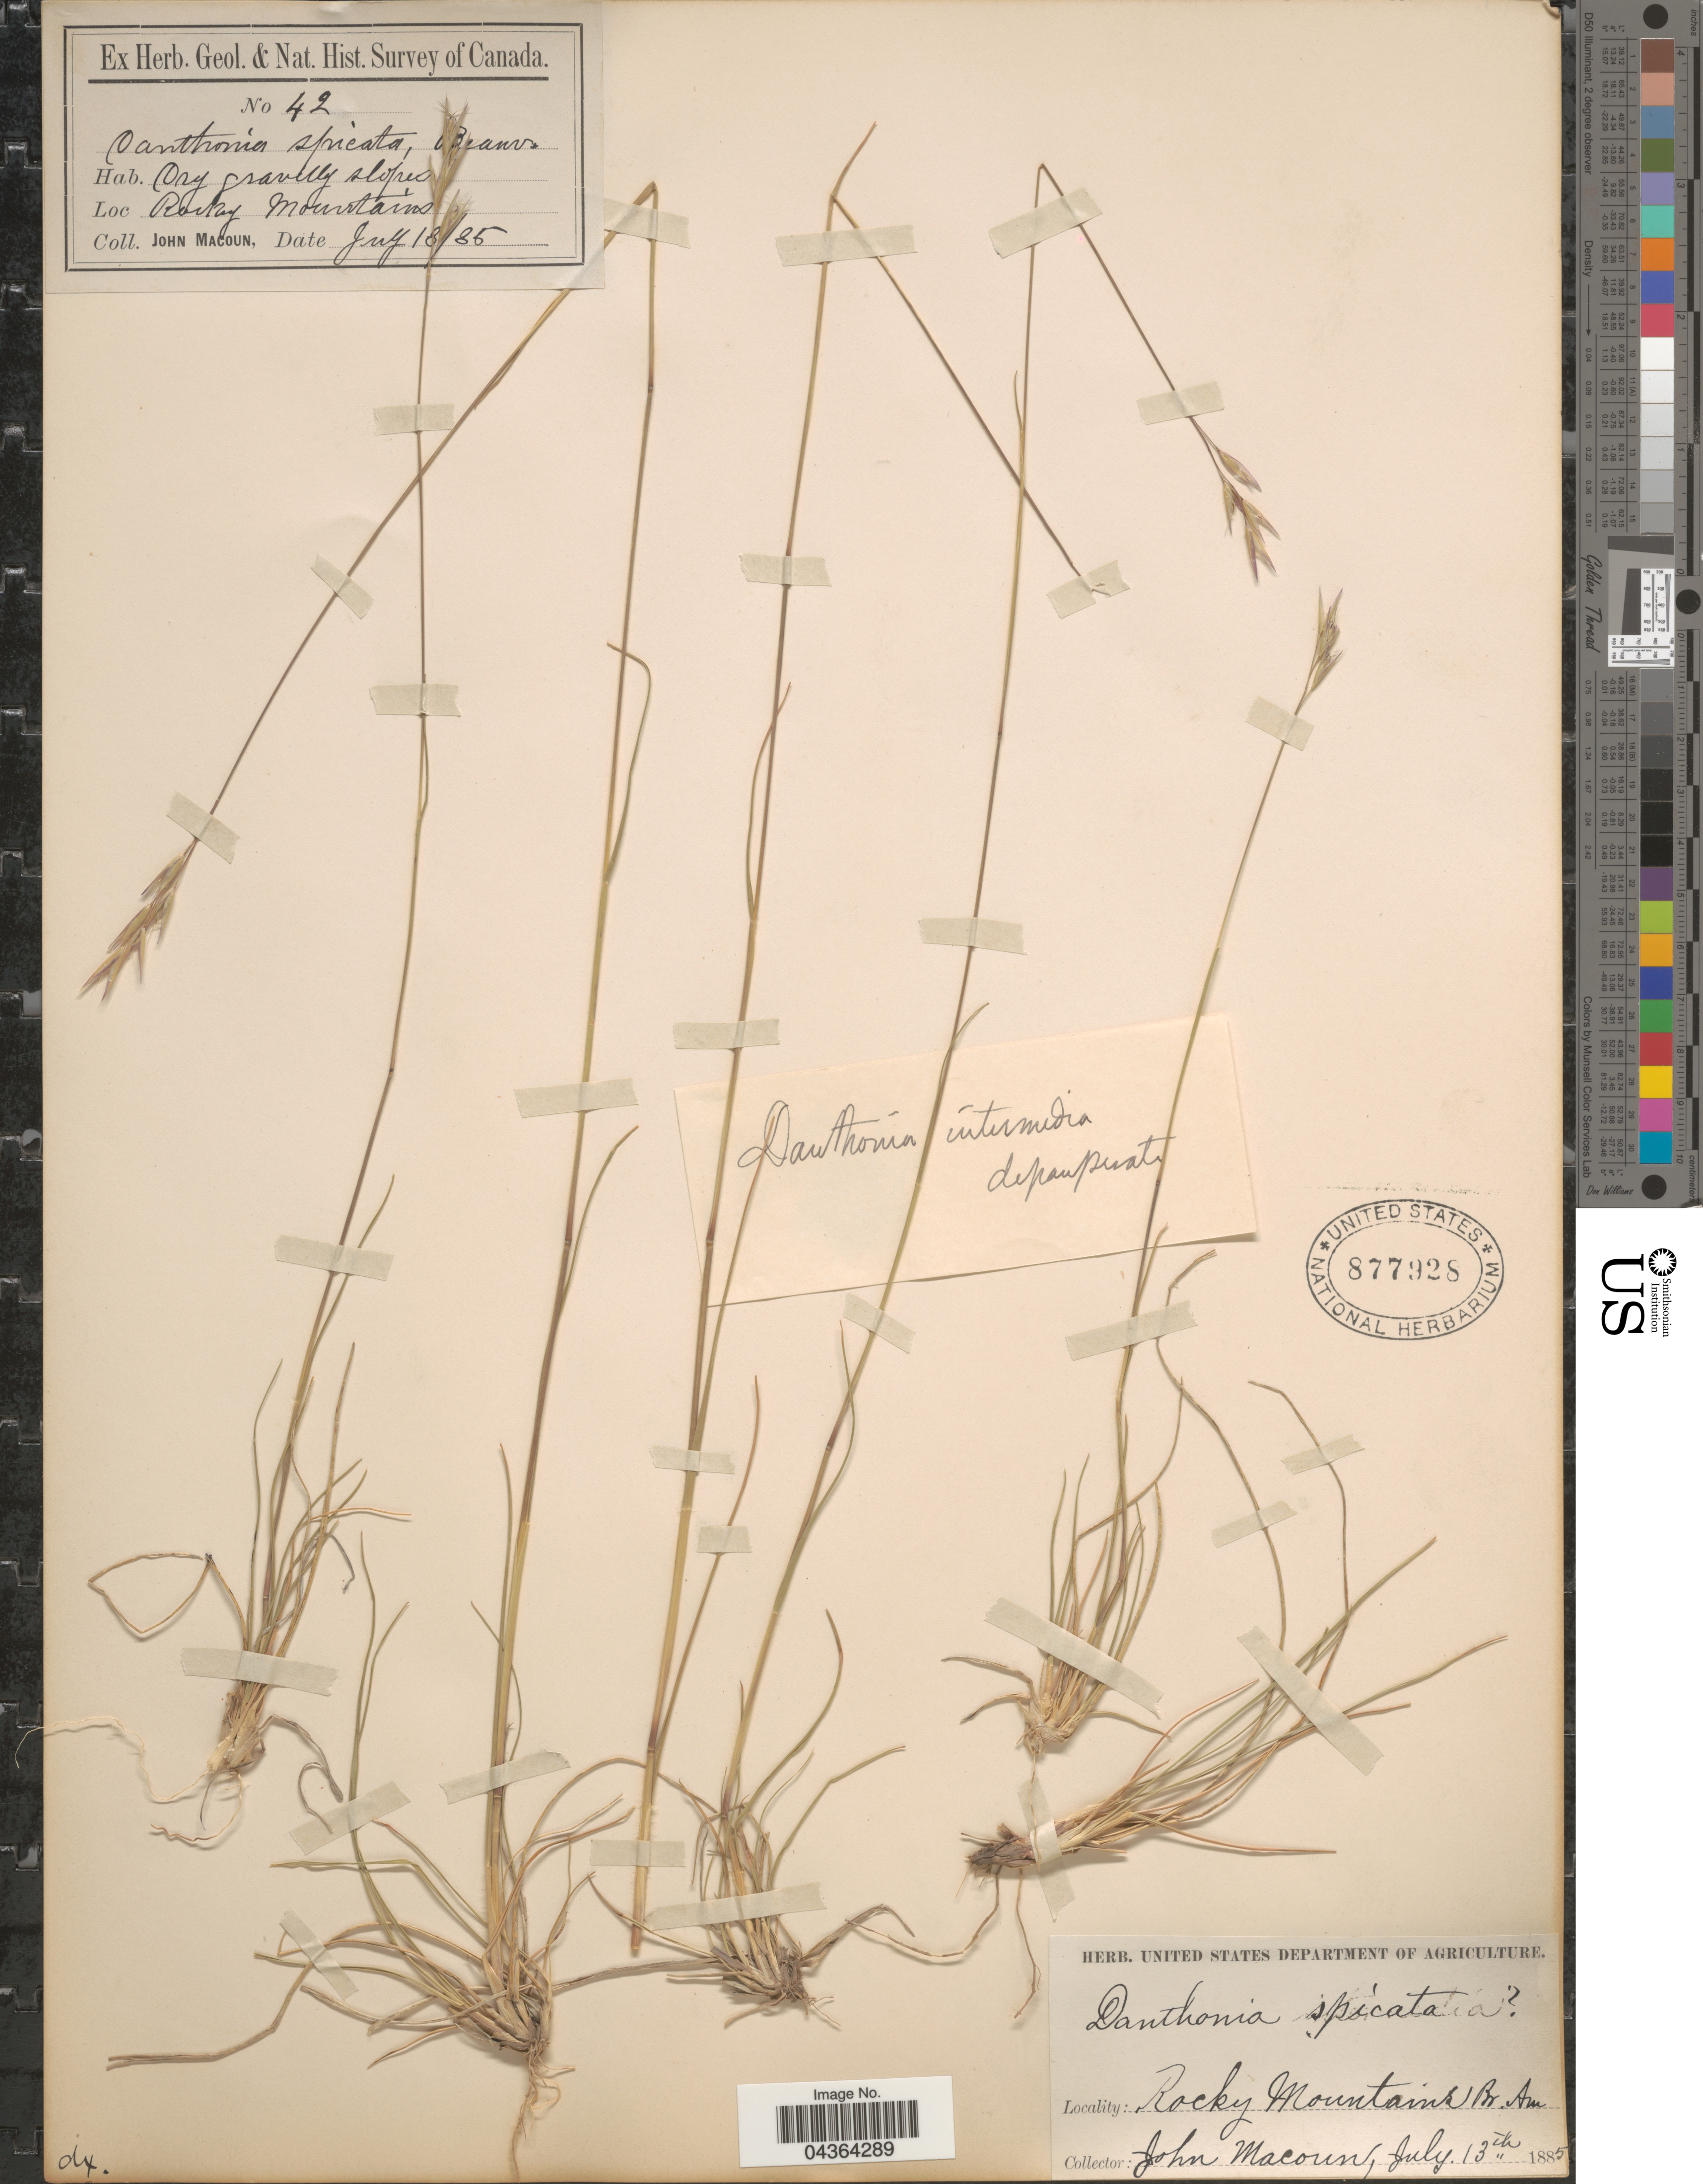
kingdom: Plantae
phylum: Tracheophyta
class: Liliopsida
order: Poales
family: Poaceae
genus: Danthonia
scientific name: Danthonia spicata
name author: (L.) P. Beauv. ex Roem. & Schult.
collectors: J. Macoun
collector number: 42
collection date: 1885-07-13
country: Canada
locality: Geol. & Nat. Hist. Survey of Canada. Rocky Mountains Br. Am.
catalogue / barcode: US 877928